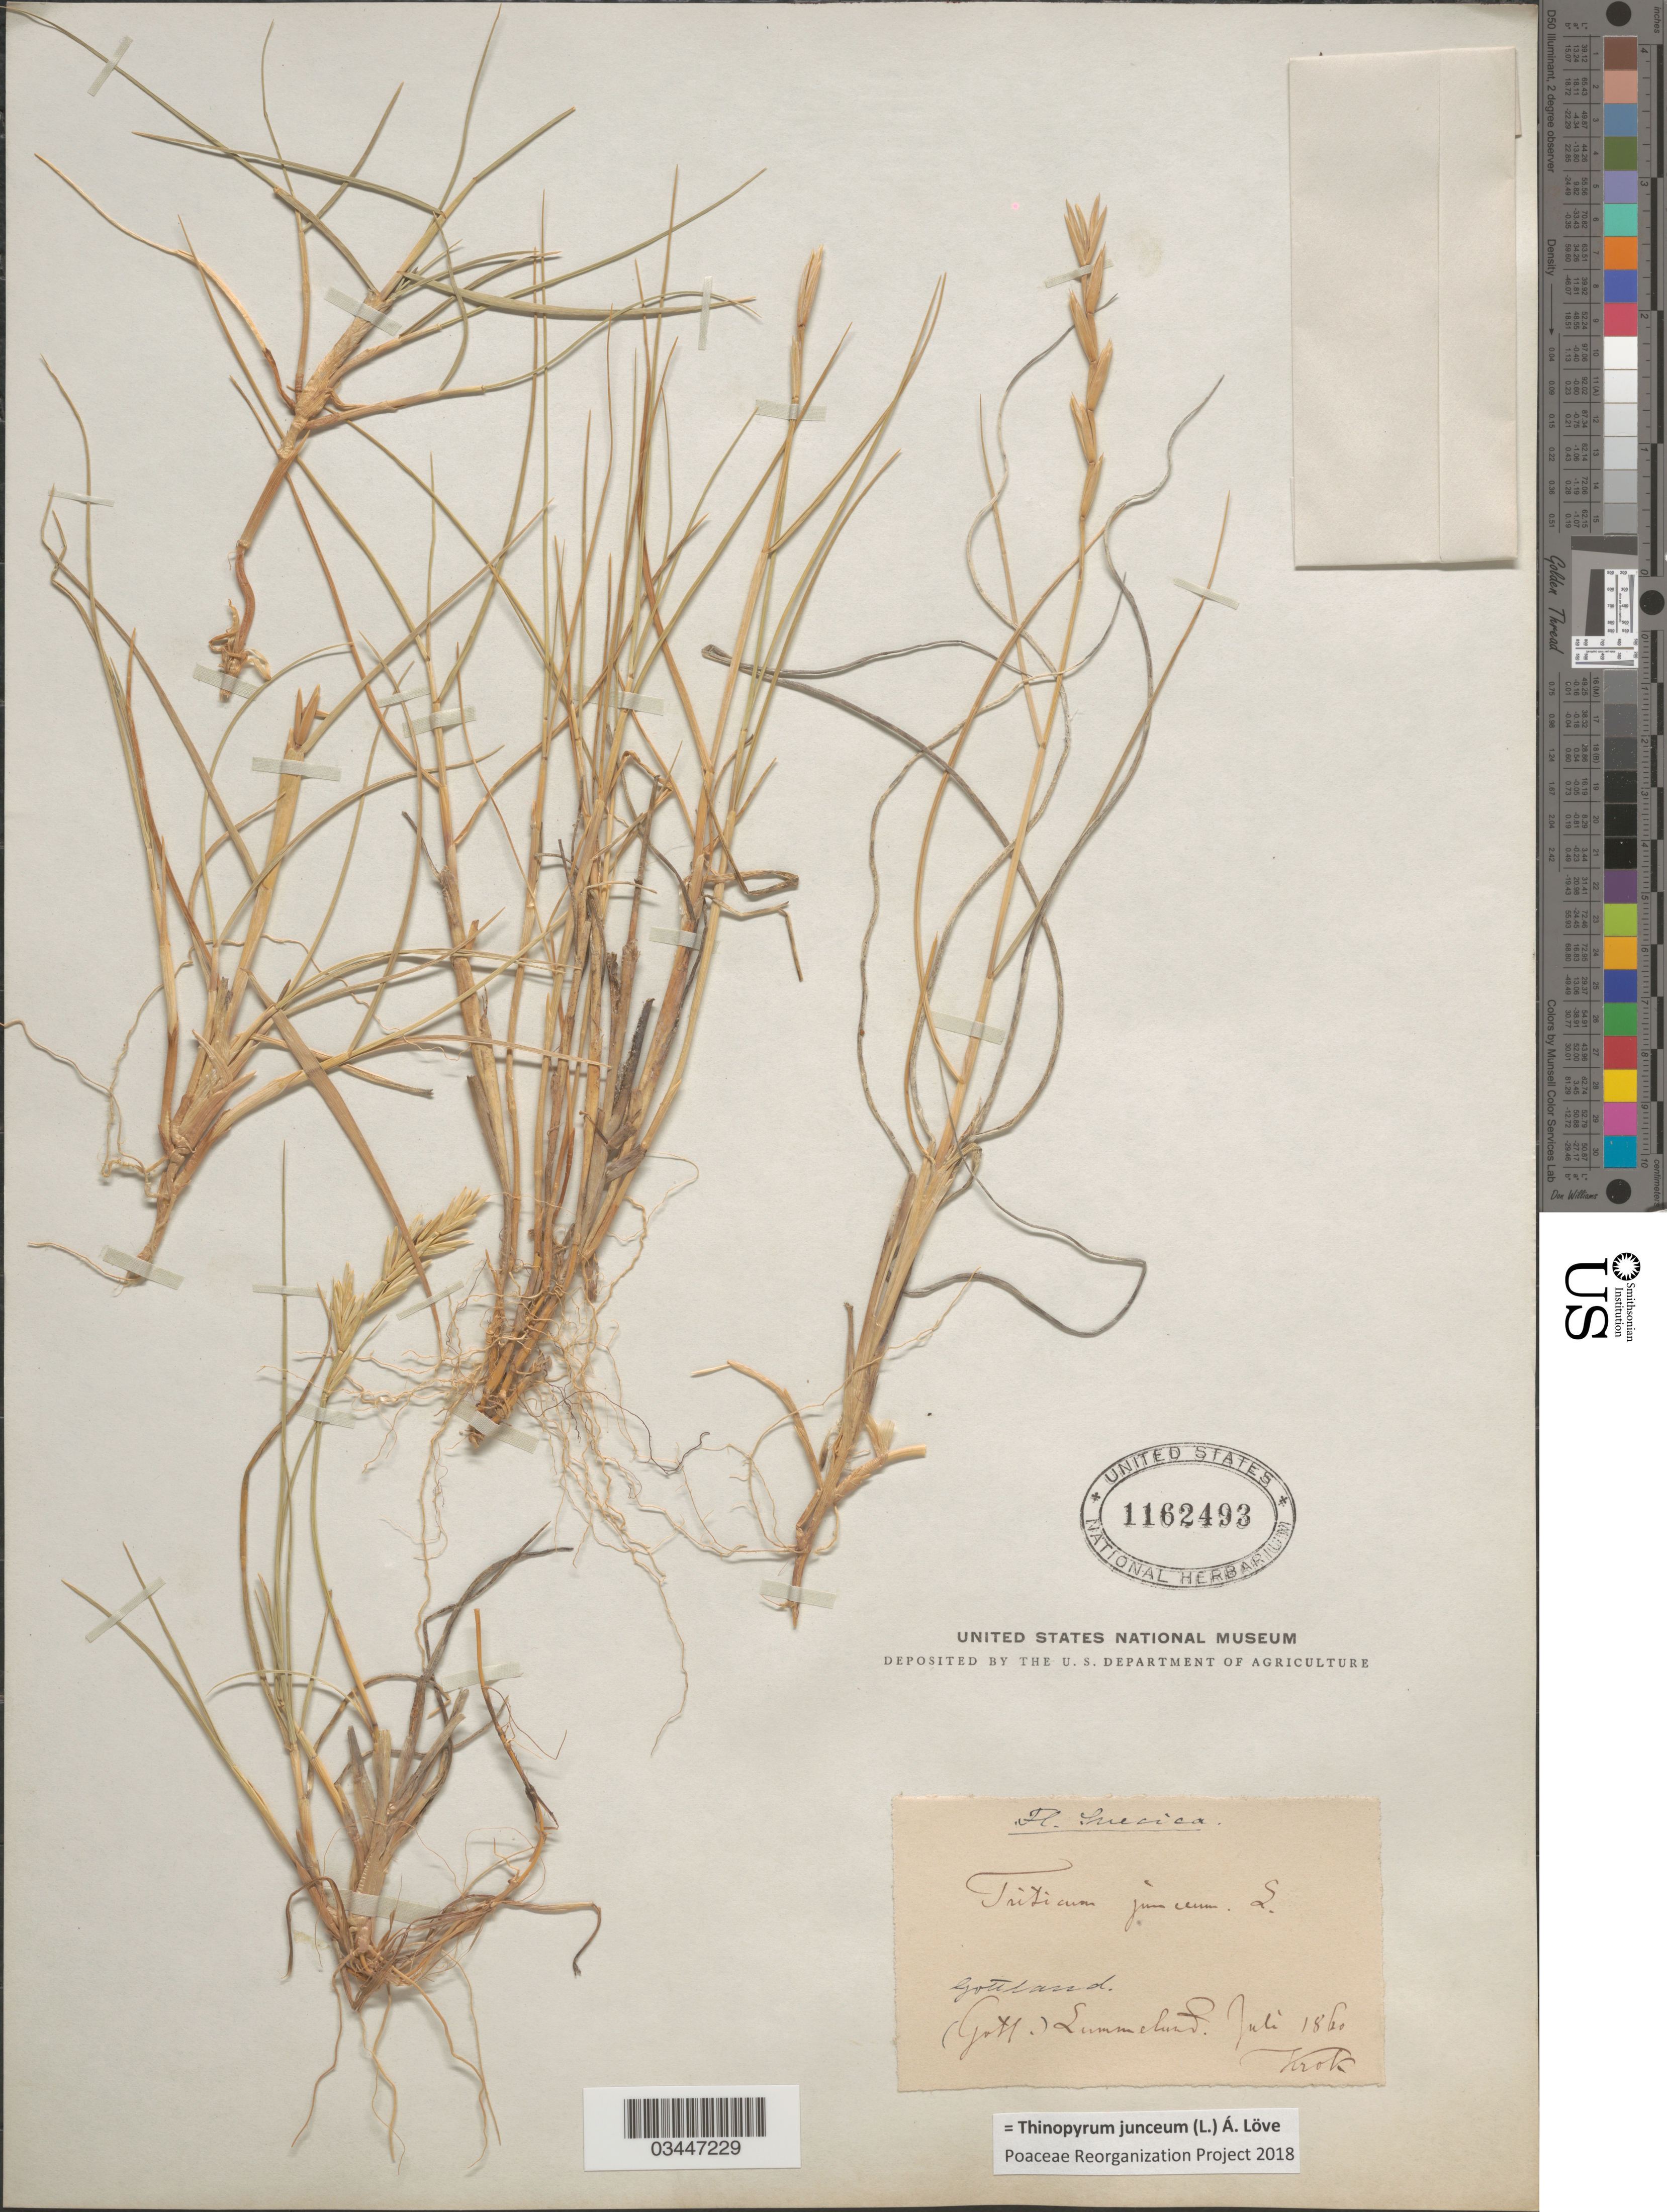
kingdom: Plantae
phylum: Tracheophyta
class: Liliopsida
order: Poales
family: Poaceae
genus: Thinopyrum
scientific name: Thinopyrum junceum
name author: (L.) Á. Löve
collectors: T. Krok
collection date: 1860-07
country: Sweden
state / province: Gotland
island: Gotland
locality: Suecica. Gotland. Lummelund.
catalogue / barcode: US 1162493